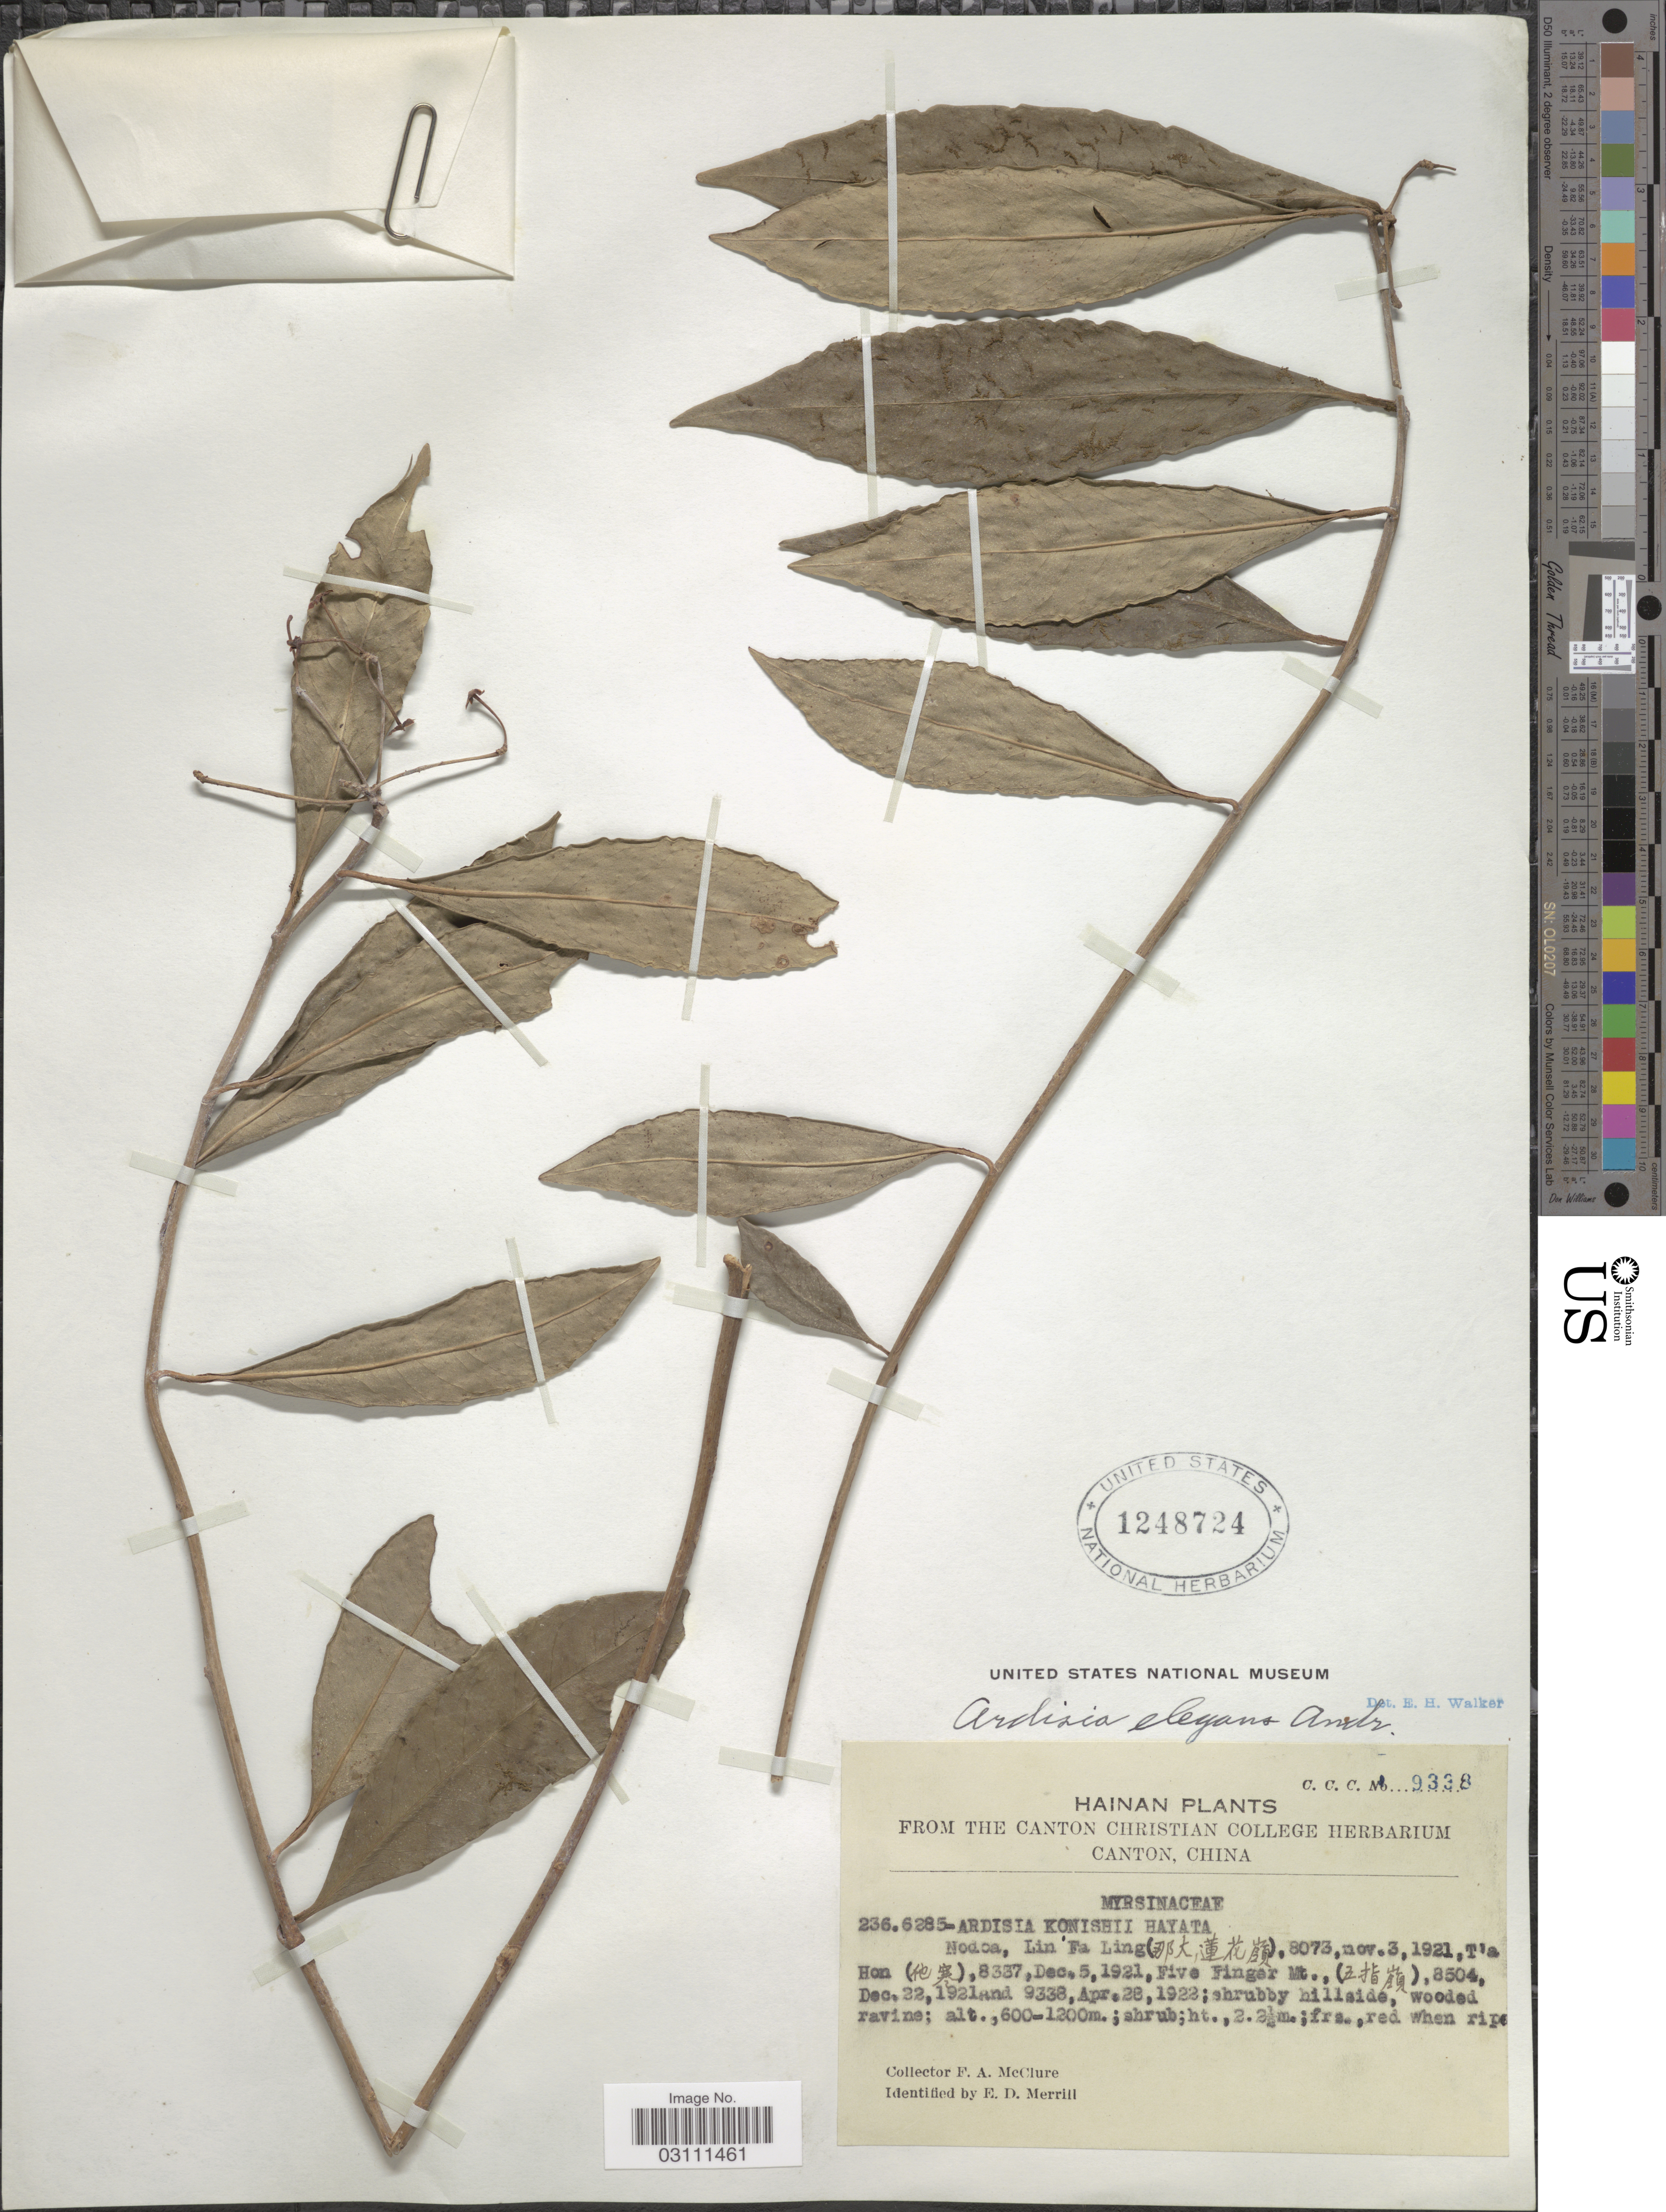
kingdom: Plantae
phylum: Tracheophyta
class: Magnoliopsida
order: Ericales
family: Primulaceae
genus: Ardisia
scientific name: Ardisia elegans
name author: Andrews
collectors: F. A. McClure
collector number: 9338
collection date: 1922-04-28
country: China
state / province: Hainan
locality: Five Finger Mt.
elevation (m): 600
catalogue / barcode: US 1248724